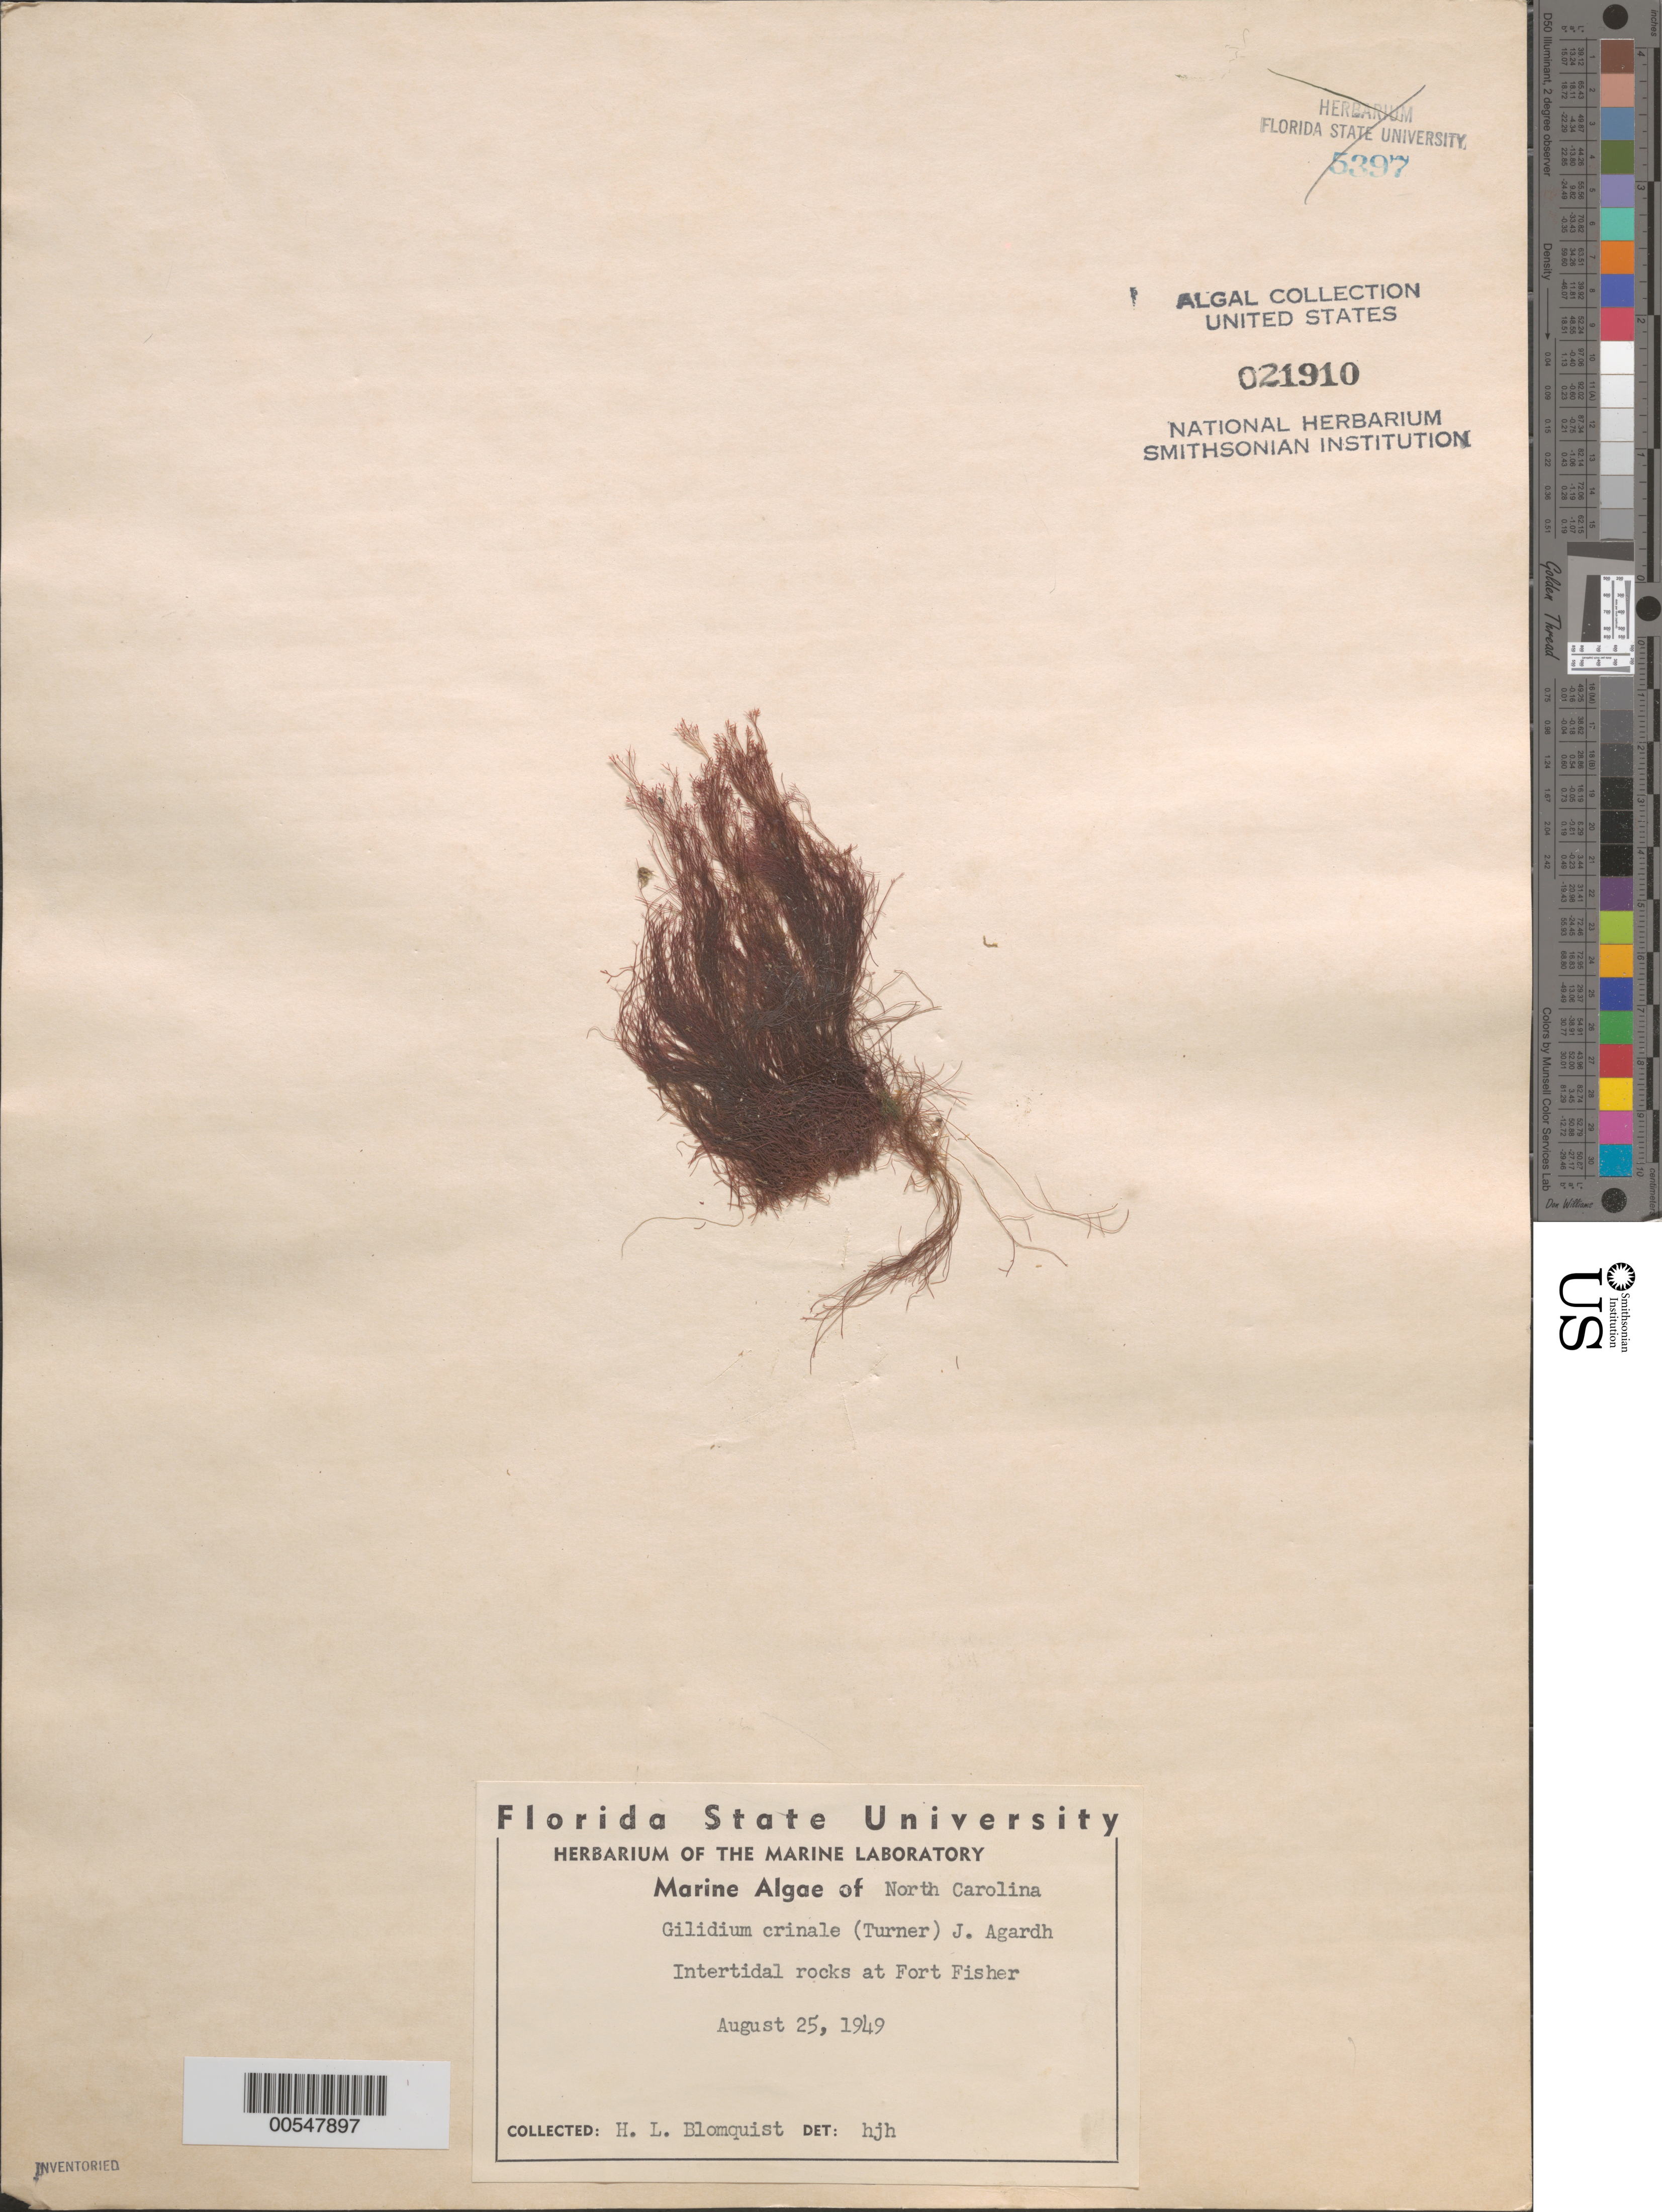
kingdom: Plantae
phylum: Rhodophyta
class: Florideophyceae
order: Gelidiales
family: Gelidiaceae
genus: Gelidium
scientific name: Gelidium crinale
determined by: Humm, Harold J.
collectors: H. Blomquist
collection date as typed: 25 Aug 1949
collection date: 1949-08-25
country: United States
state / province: North Carolina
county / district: New Hanover County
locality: Fort Fisher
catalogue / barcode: US 21910